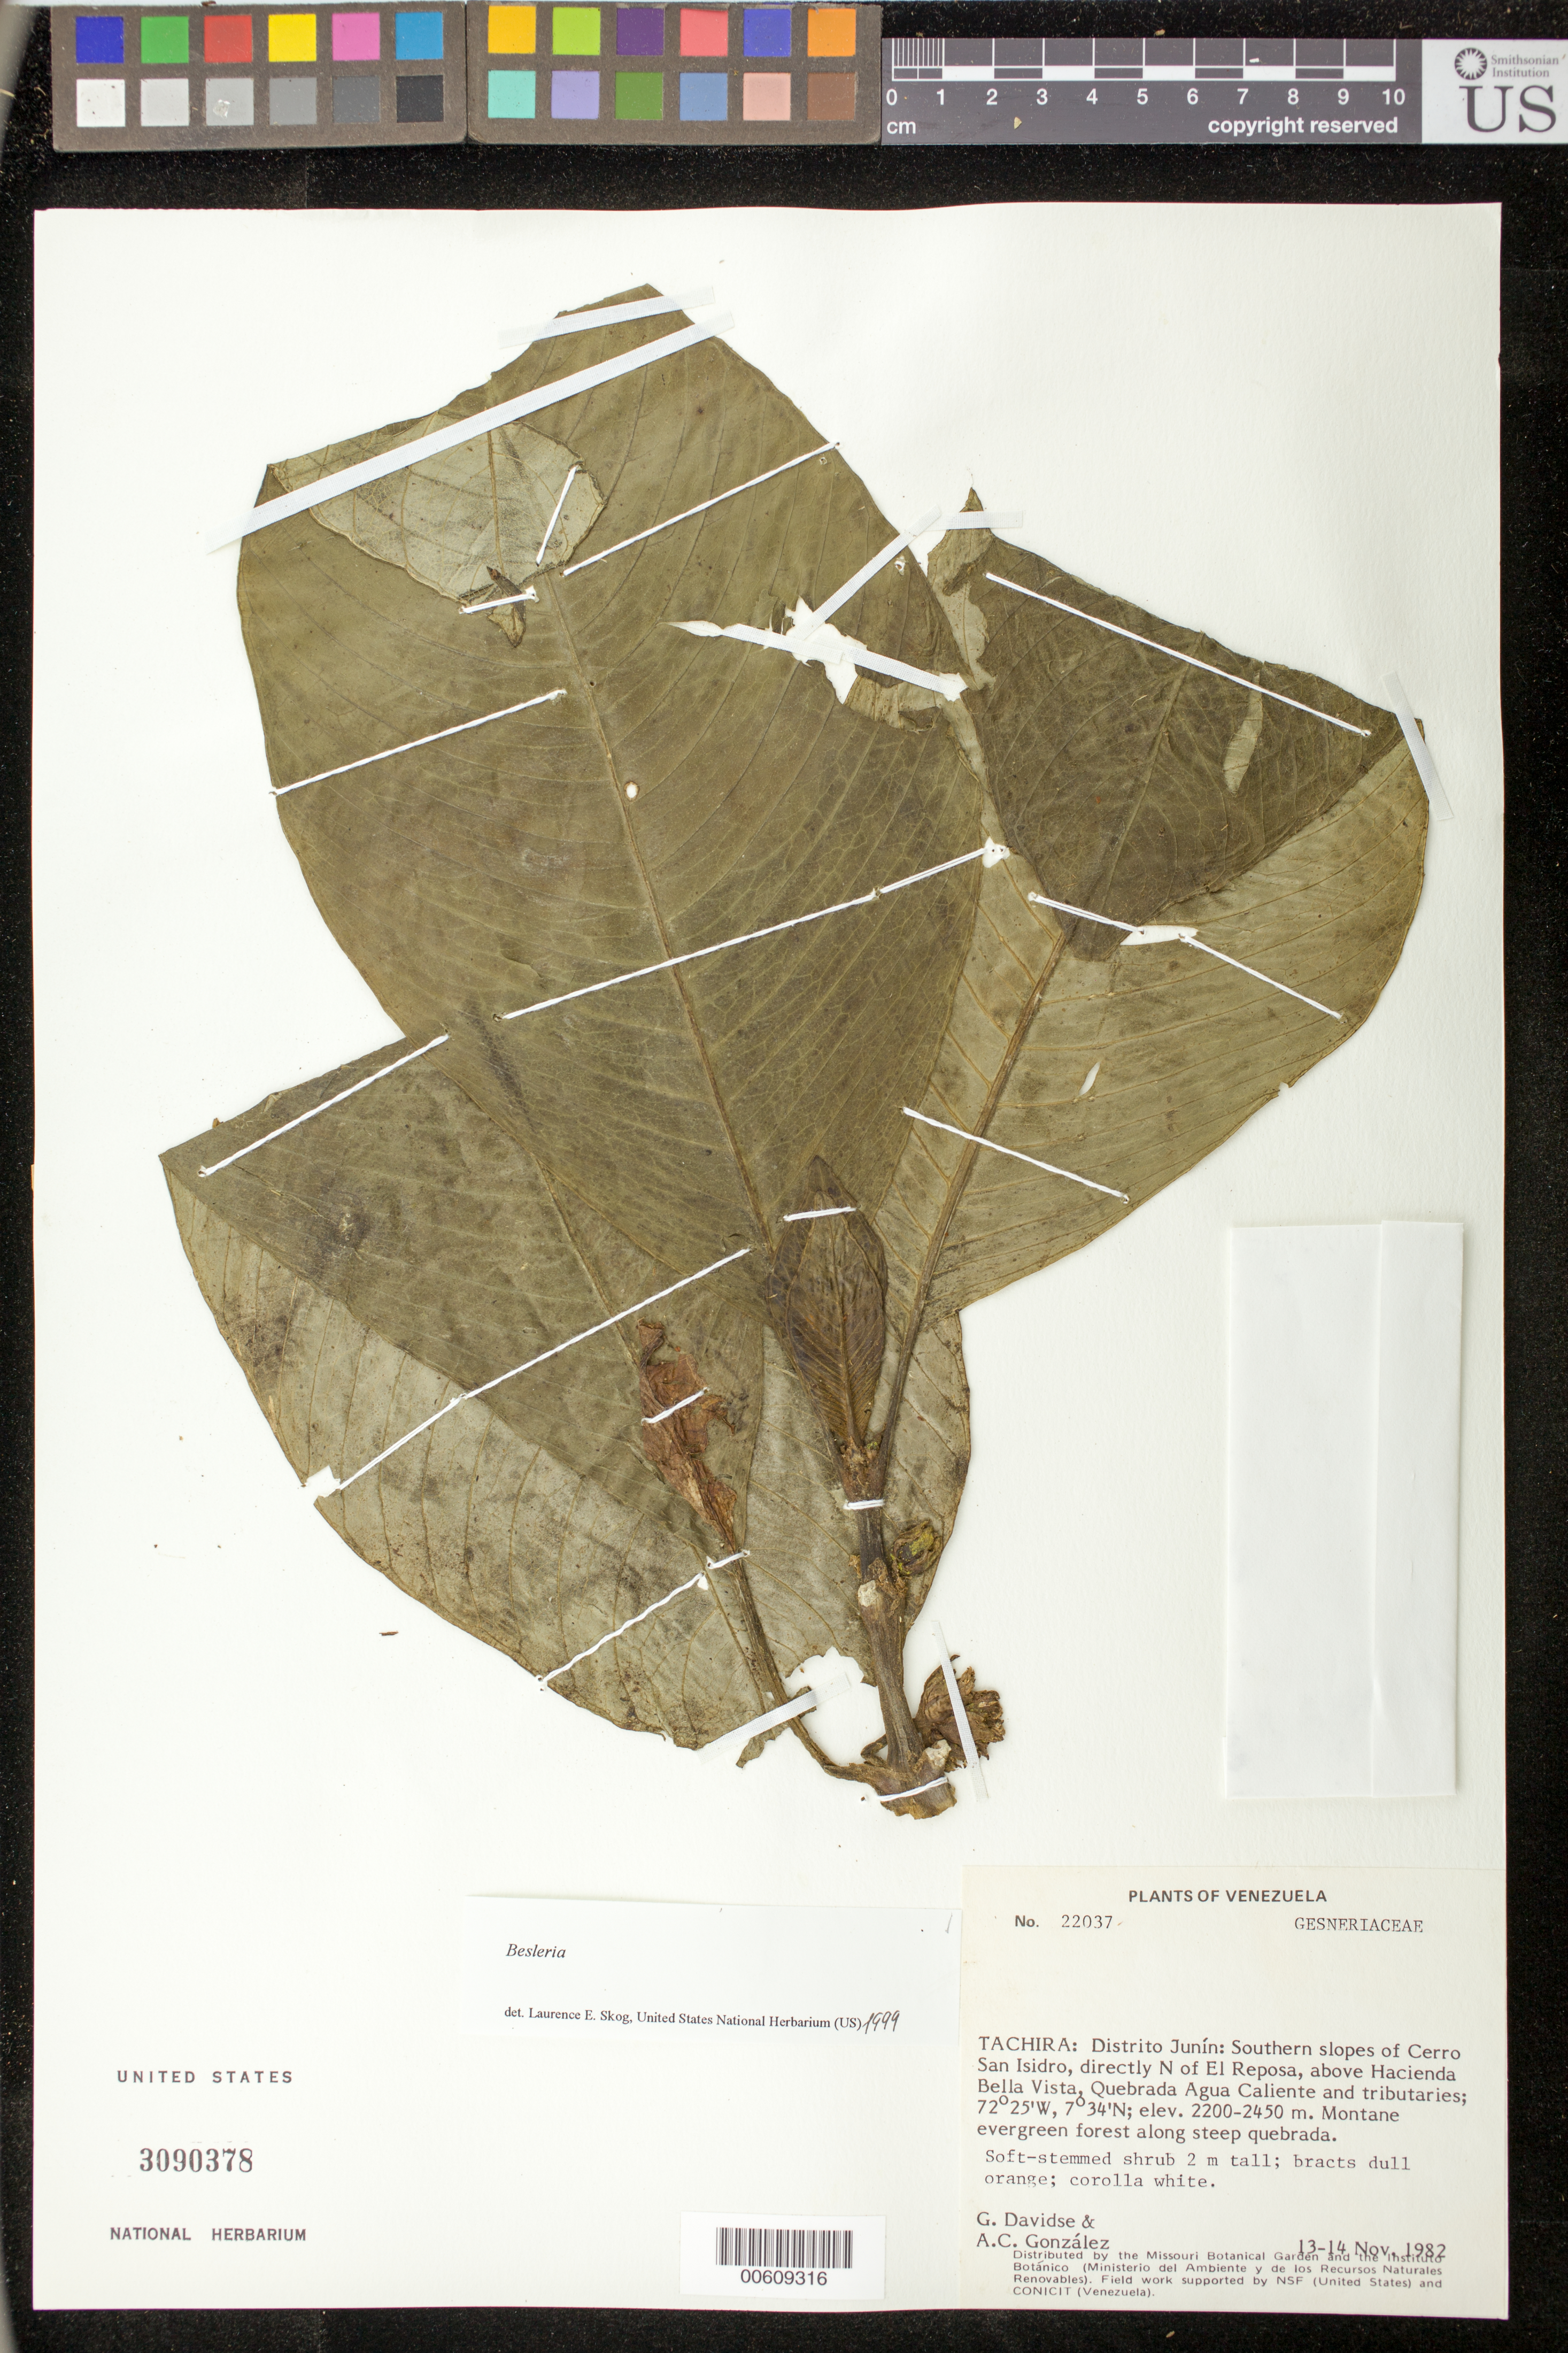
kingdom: Plantae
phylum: Tracheophyta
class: Magnoliopsida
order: Lamiales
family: Gesneriaceae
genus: Besleria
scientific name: Besleria sp.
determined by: Skog, Laurence E.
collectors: G. Davidse & A. C. González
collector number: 22037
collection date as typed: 13-14 Nov 1982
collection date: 1982-11-13/1982-11-14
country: Venezuela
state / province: Táchira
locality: Distrito Junín: southern slopes of Cerro San Isidro, directly N of El Reposa, above hacienda Bella Vista, Quebrada Agua Caliente and tributaries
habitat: Montane evergreen forest along steep quebrada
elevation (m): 2200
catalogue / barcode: US 3090378